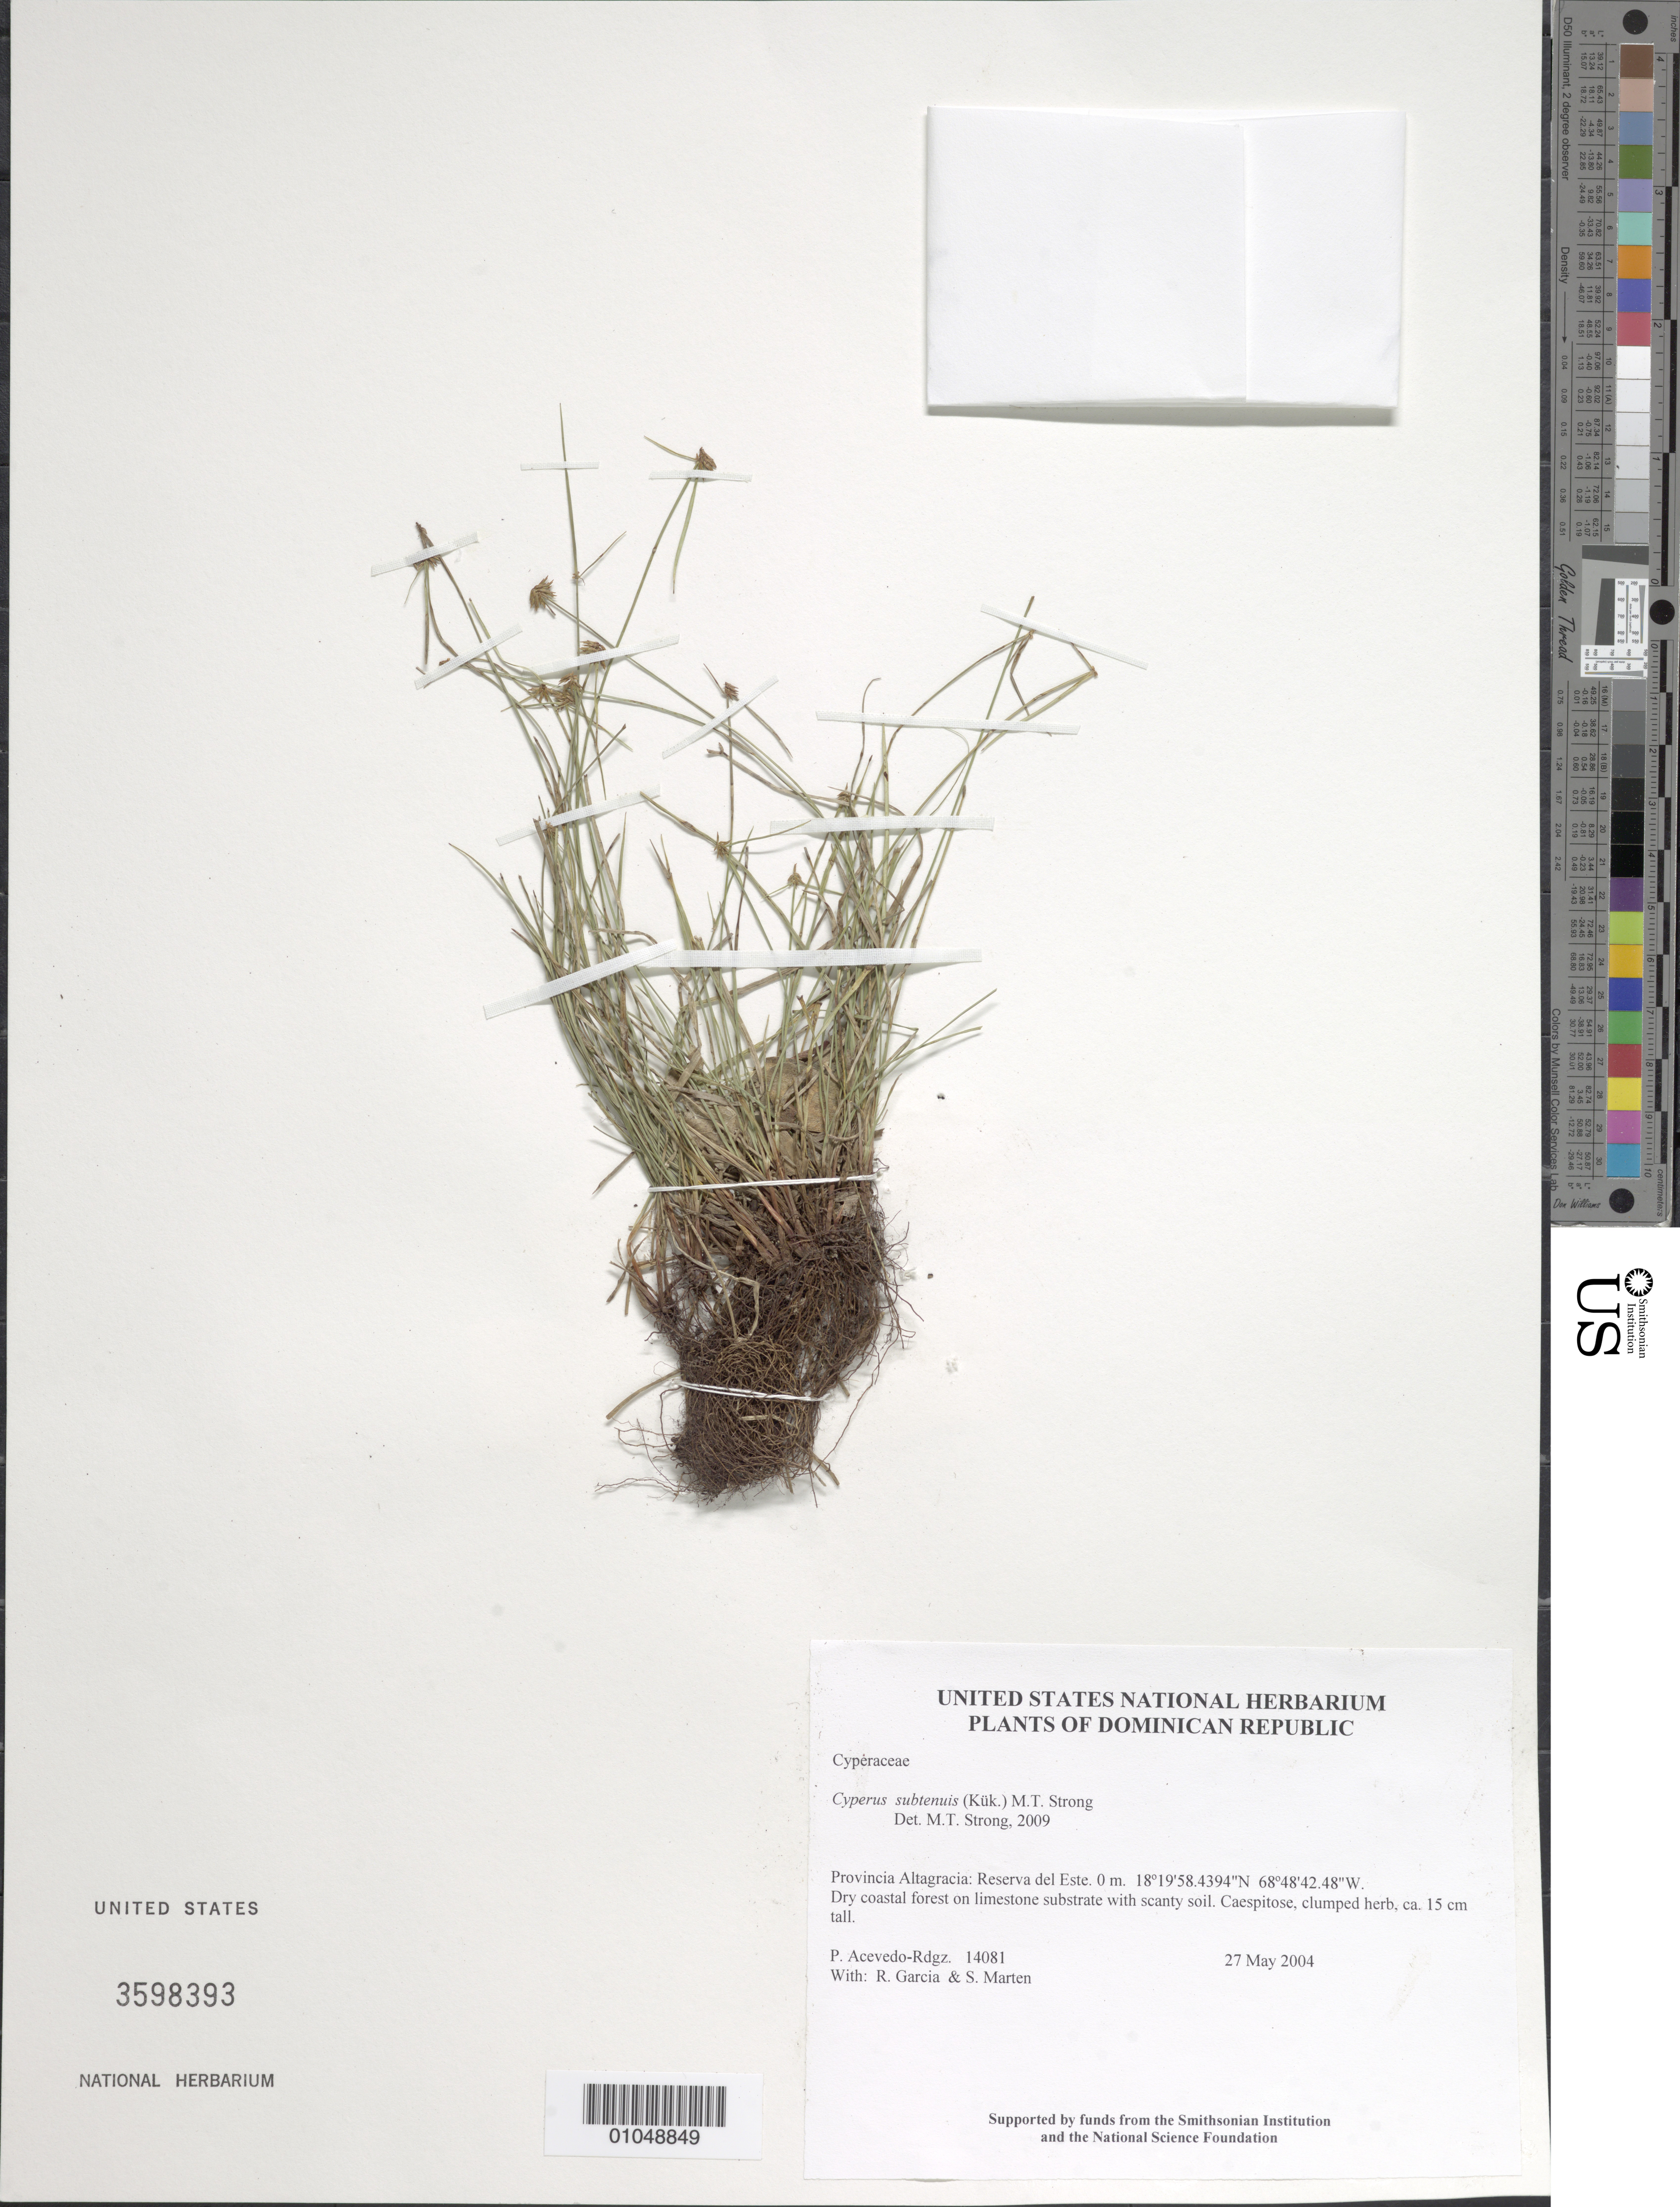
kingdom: Plantae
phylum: Tracheophyta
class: Liliopsida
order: Poales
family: Cyperaceae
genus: Cyperus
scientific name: Cyperus subtenuis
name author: (Kük.) M.T. Strong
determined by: Strong, M. T., (US), Smithsonian Institution - National Museum of Natural History (UNITED STATES)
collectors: P. Acevedo-Rodr., R. G. García & S. Marten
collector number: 14081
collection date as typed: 27 May 2004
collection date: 2004-05-27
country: Dominican Republic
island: Hispaniola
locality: Provincia Altagracia: Reserva del Este.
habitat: Dry coastal forest on limestone substrate with scanty soil.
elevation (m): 0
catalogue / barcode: US 3598393